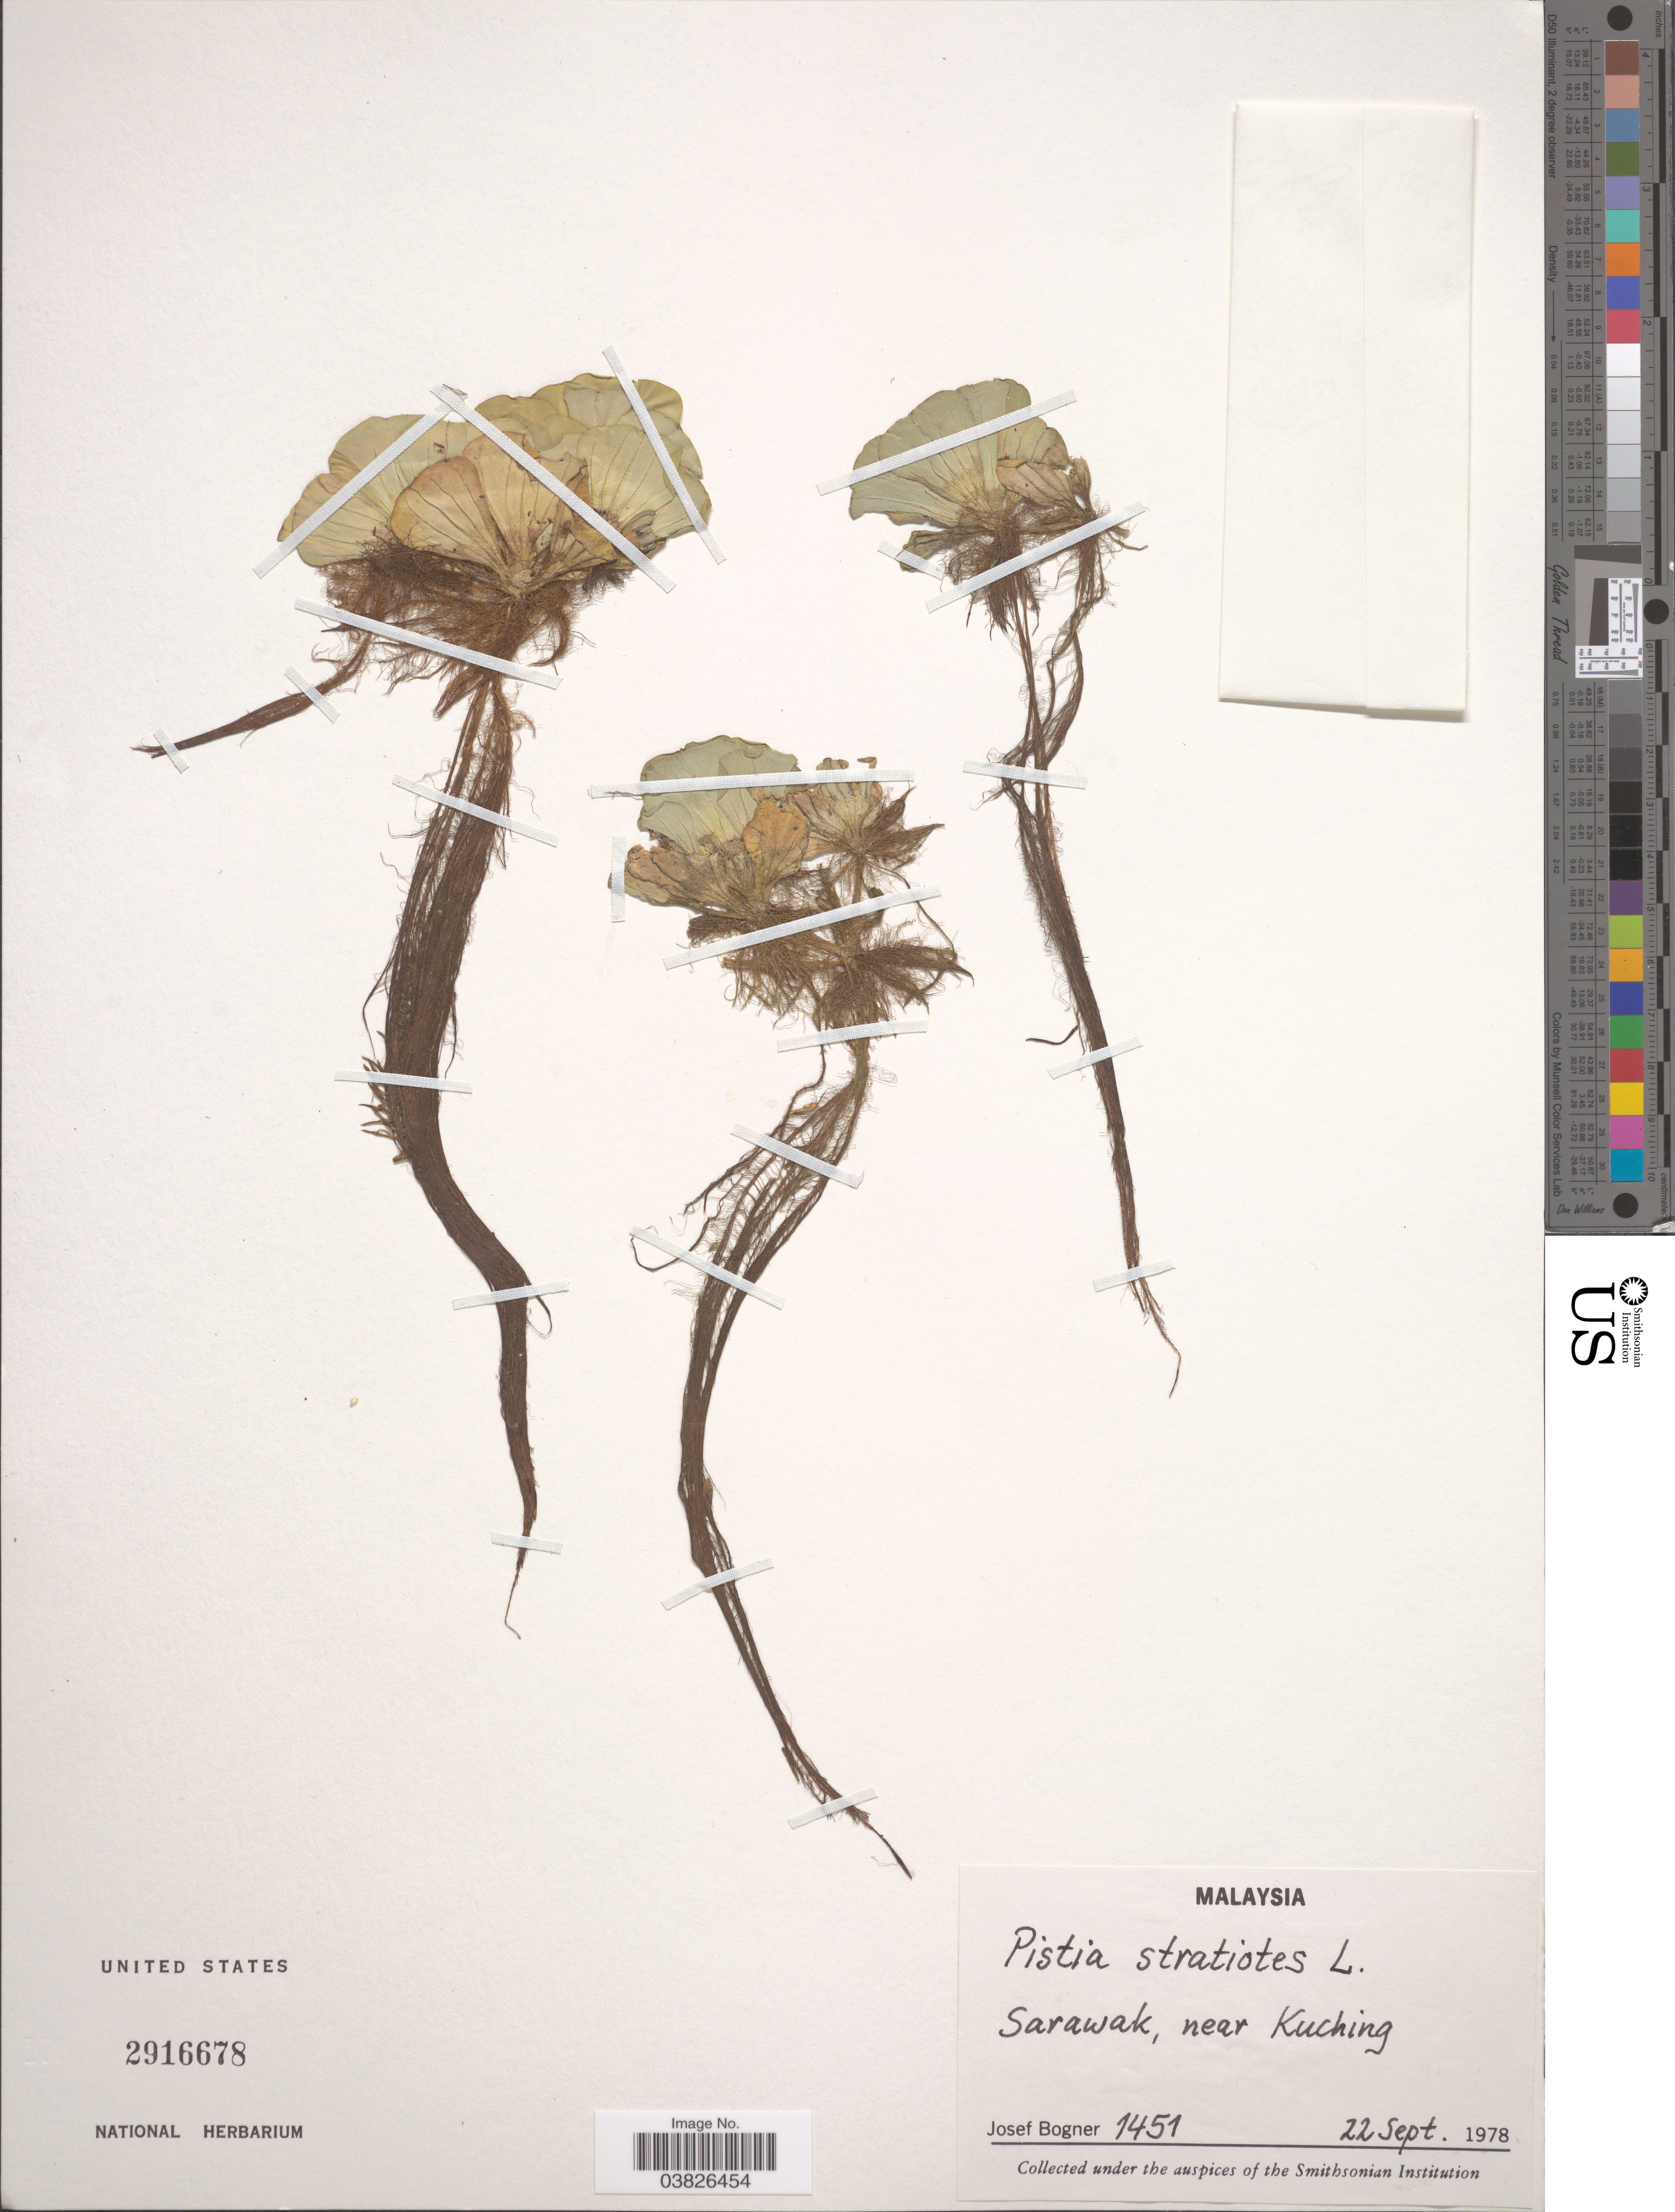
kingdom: Plantae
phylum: Tracheophyta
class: Liliopsida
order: Alismatales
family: Araceae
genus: Pistia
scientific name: Pistia stratiotes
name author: L.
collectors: J. Bogner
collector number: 1451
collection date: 1978-09-22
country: Malaysia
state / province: Sarawak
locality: Near Kuching.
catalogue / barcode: US 2916678